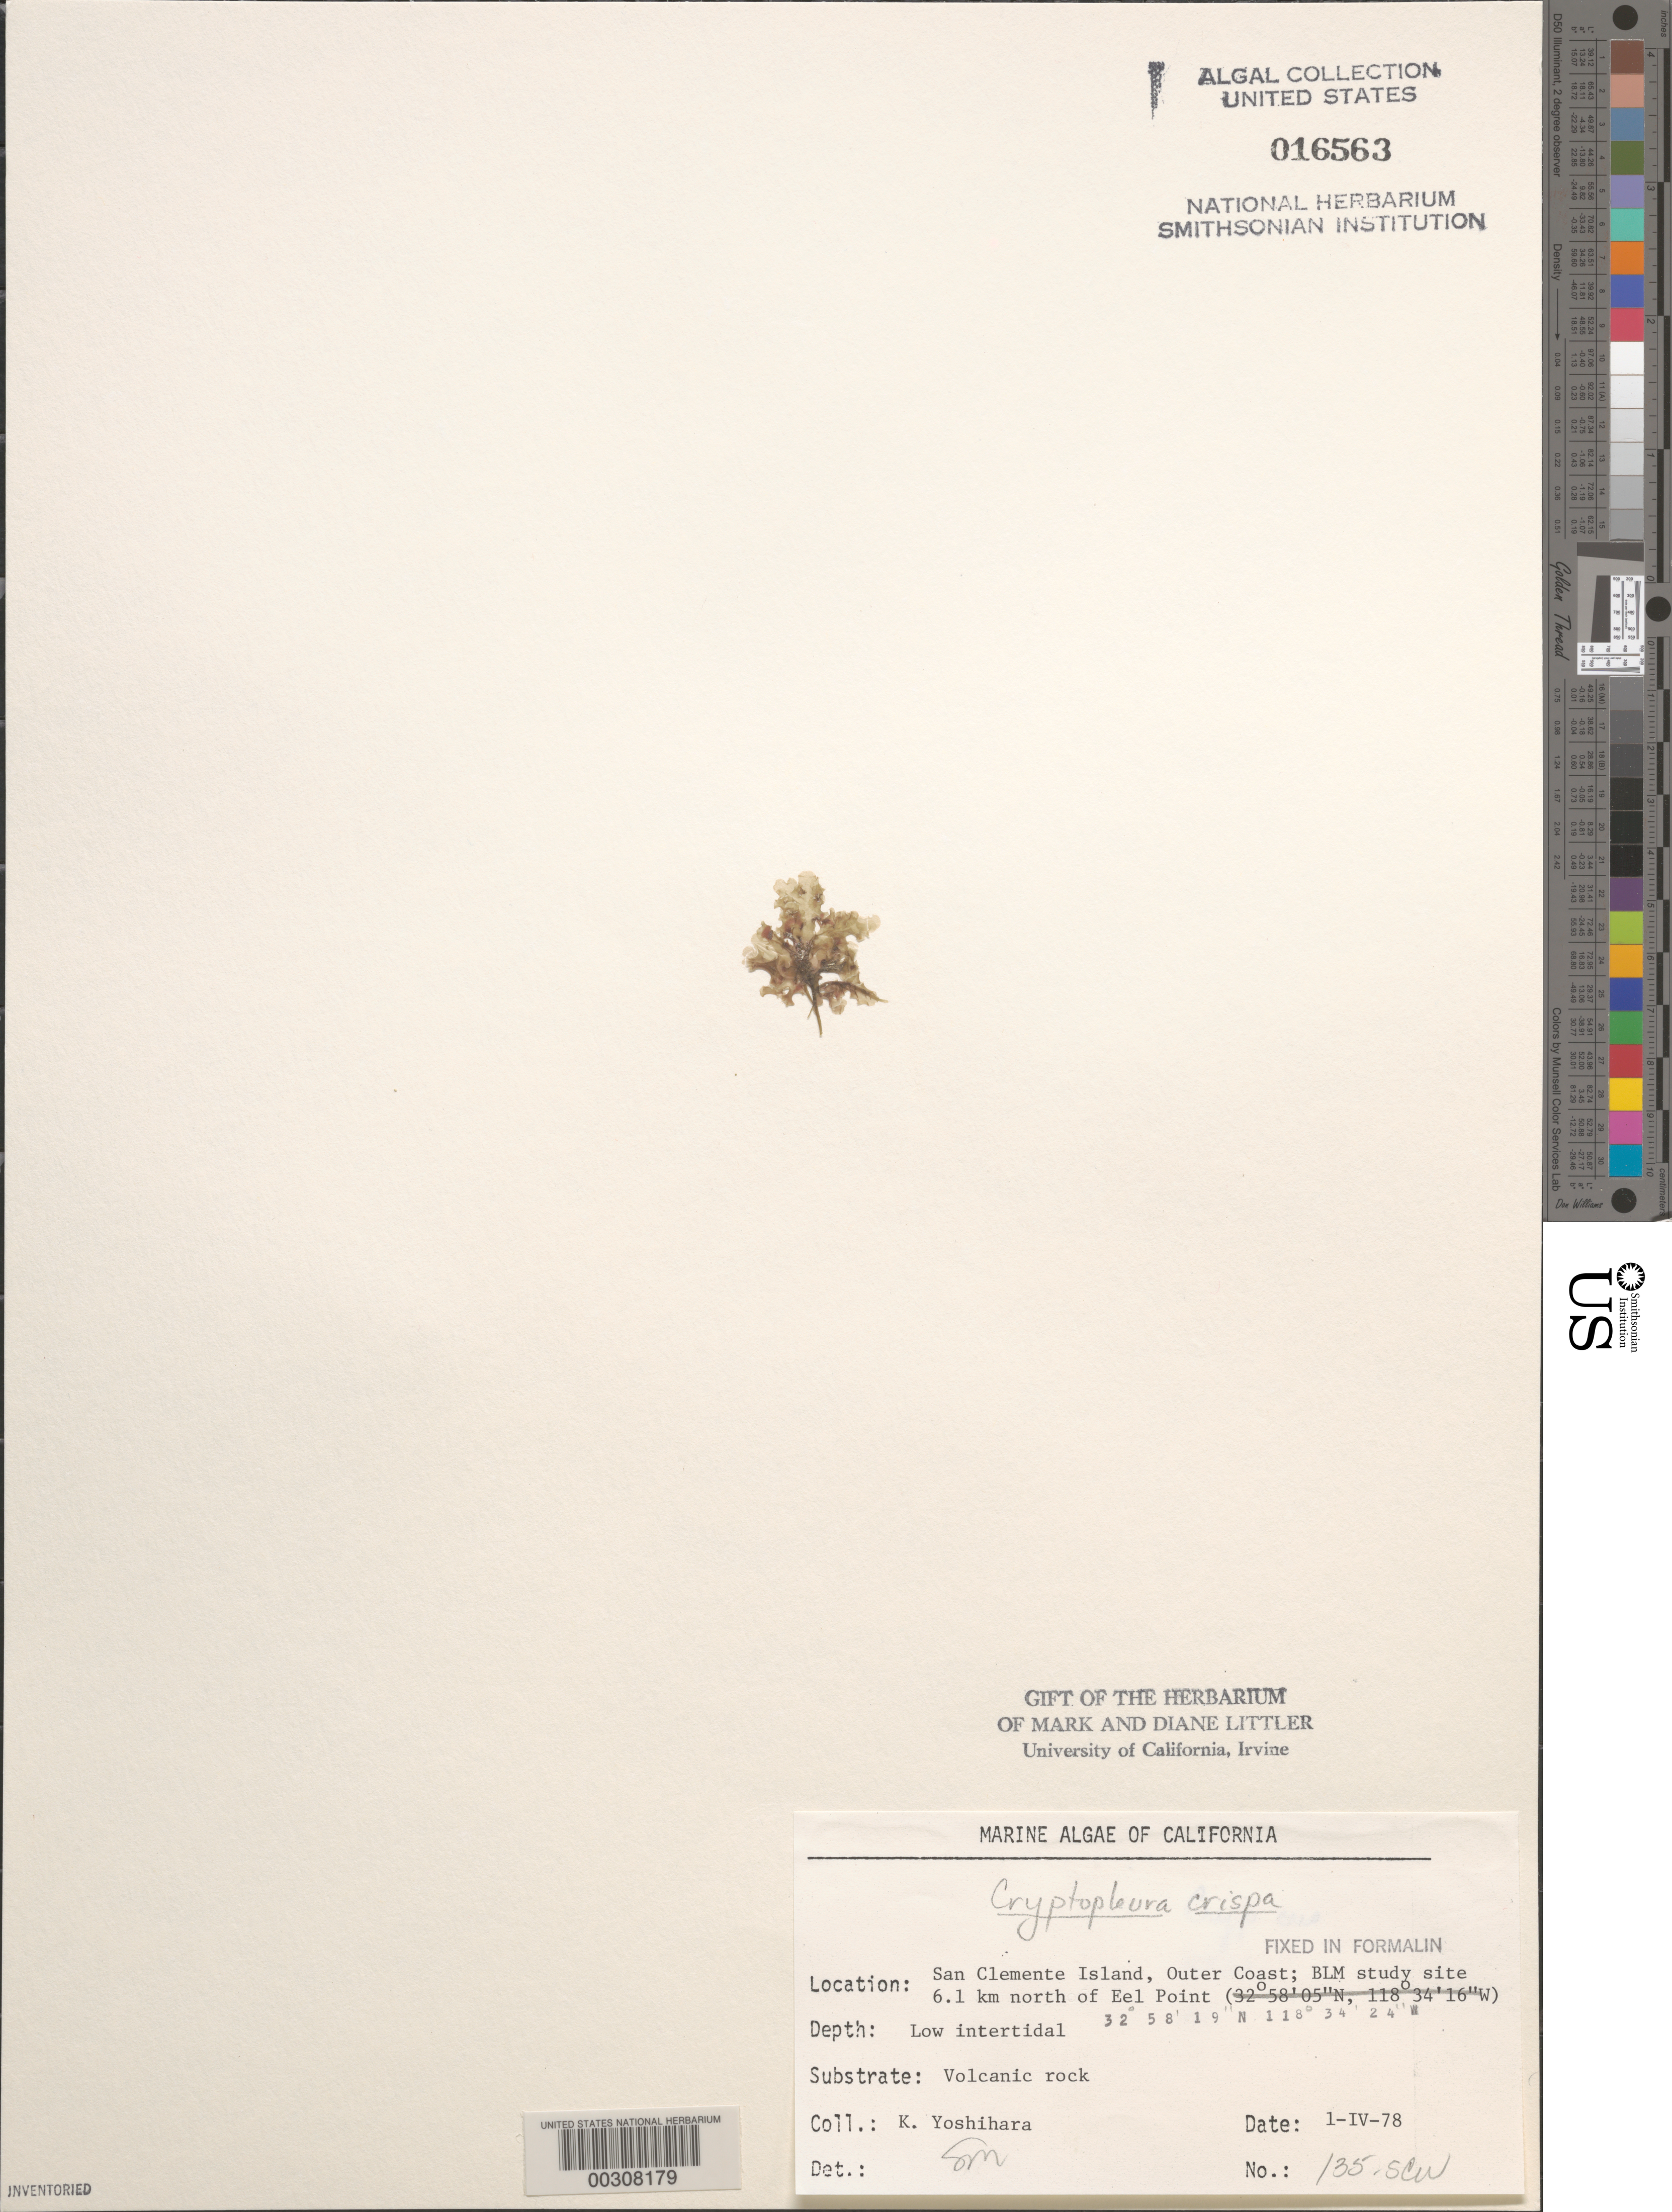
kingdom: Plantae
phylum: Rhodophyta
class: Florideophyceae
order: Ceramiales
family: Delesseriaceae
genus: Cryptopleura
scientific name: Cryptopleura crispa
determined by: Murray, S. N.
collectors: K. Yoshihara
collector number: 135-scw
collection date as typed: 01 Apr 1978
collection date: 1978-04-01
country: United States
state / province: California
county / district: Los Angeles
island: San Clemente Island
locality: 6.1 km north of Eel Point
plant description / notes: BLM-SOCALBIGHT Rocky Intertidal Survey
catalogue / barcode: US 16563